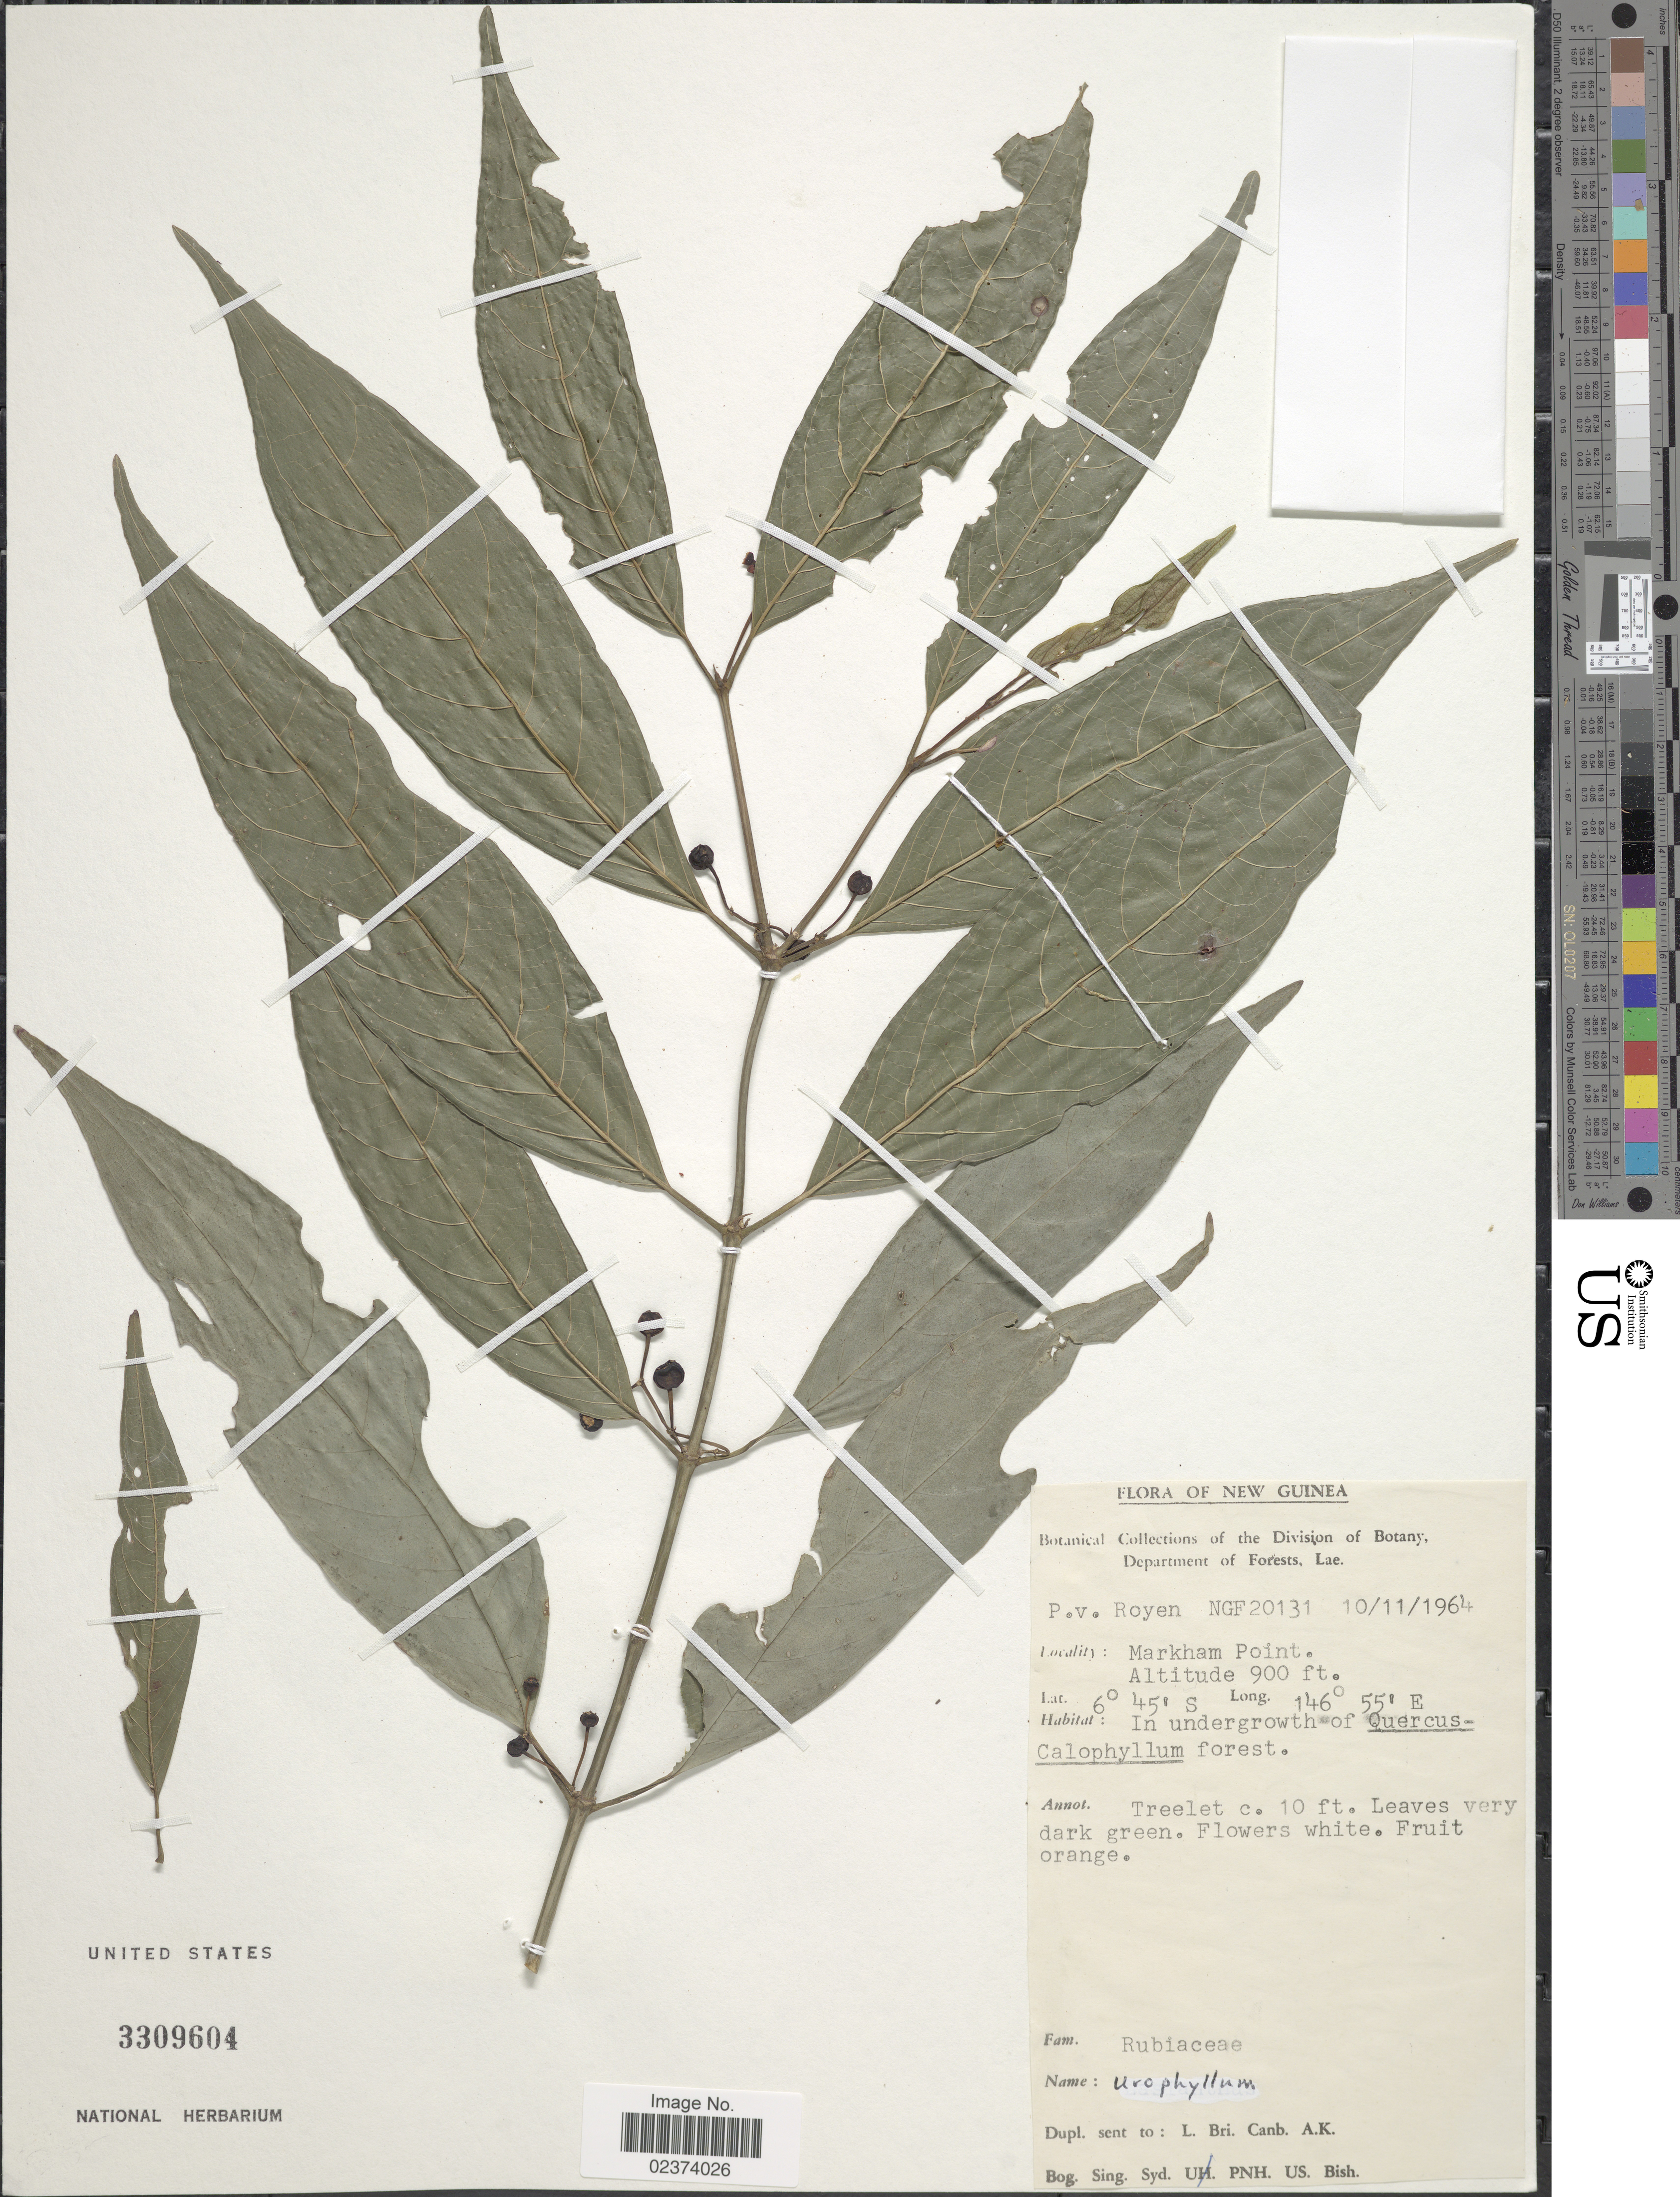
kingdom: Plantae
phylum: Tracheophyta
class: Magnoliopsida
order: Gentianales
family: Rubiaceae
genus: Urophyllum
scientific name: Urophyllum sp.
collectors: P. van Royen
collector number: NGF20131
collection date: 1964-11-10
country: Papua New Guinea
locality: New Guinea, Markham Point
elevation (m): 274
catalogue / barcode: US 3309604